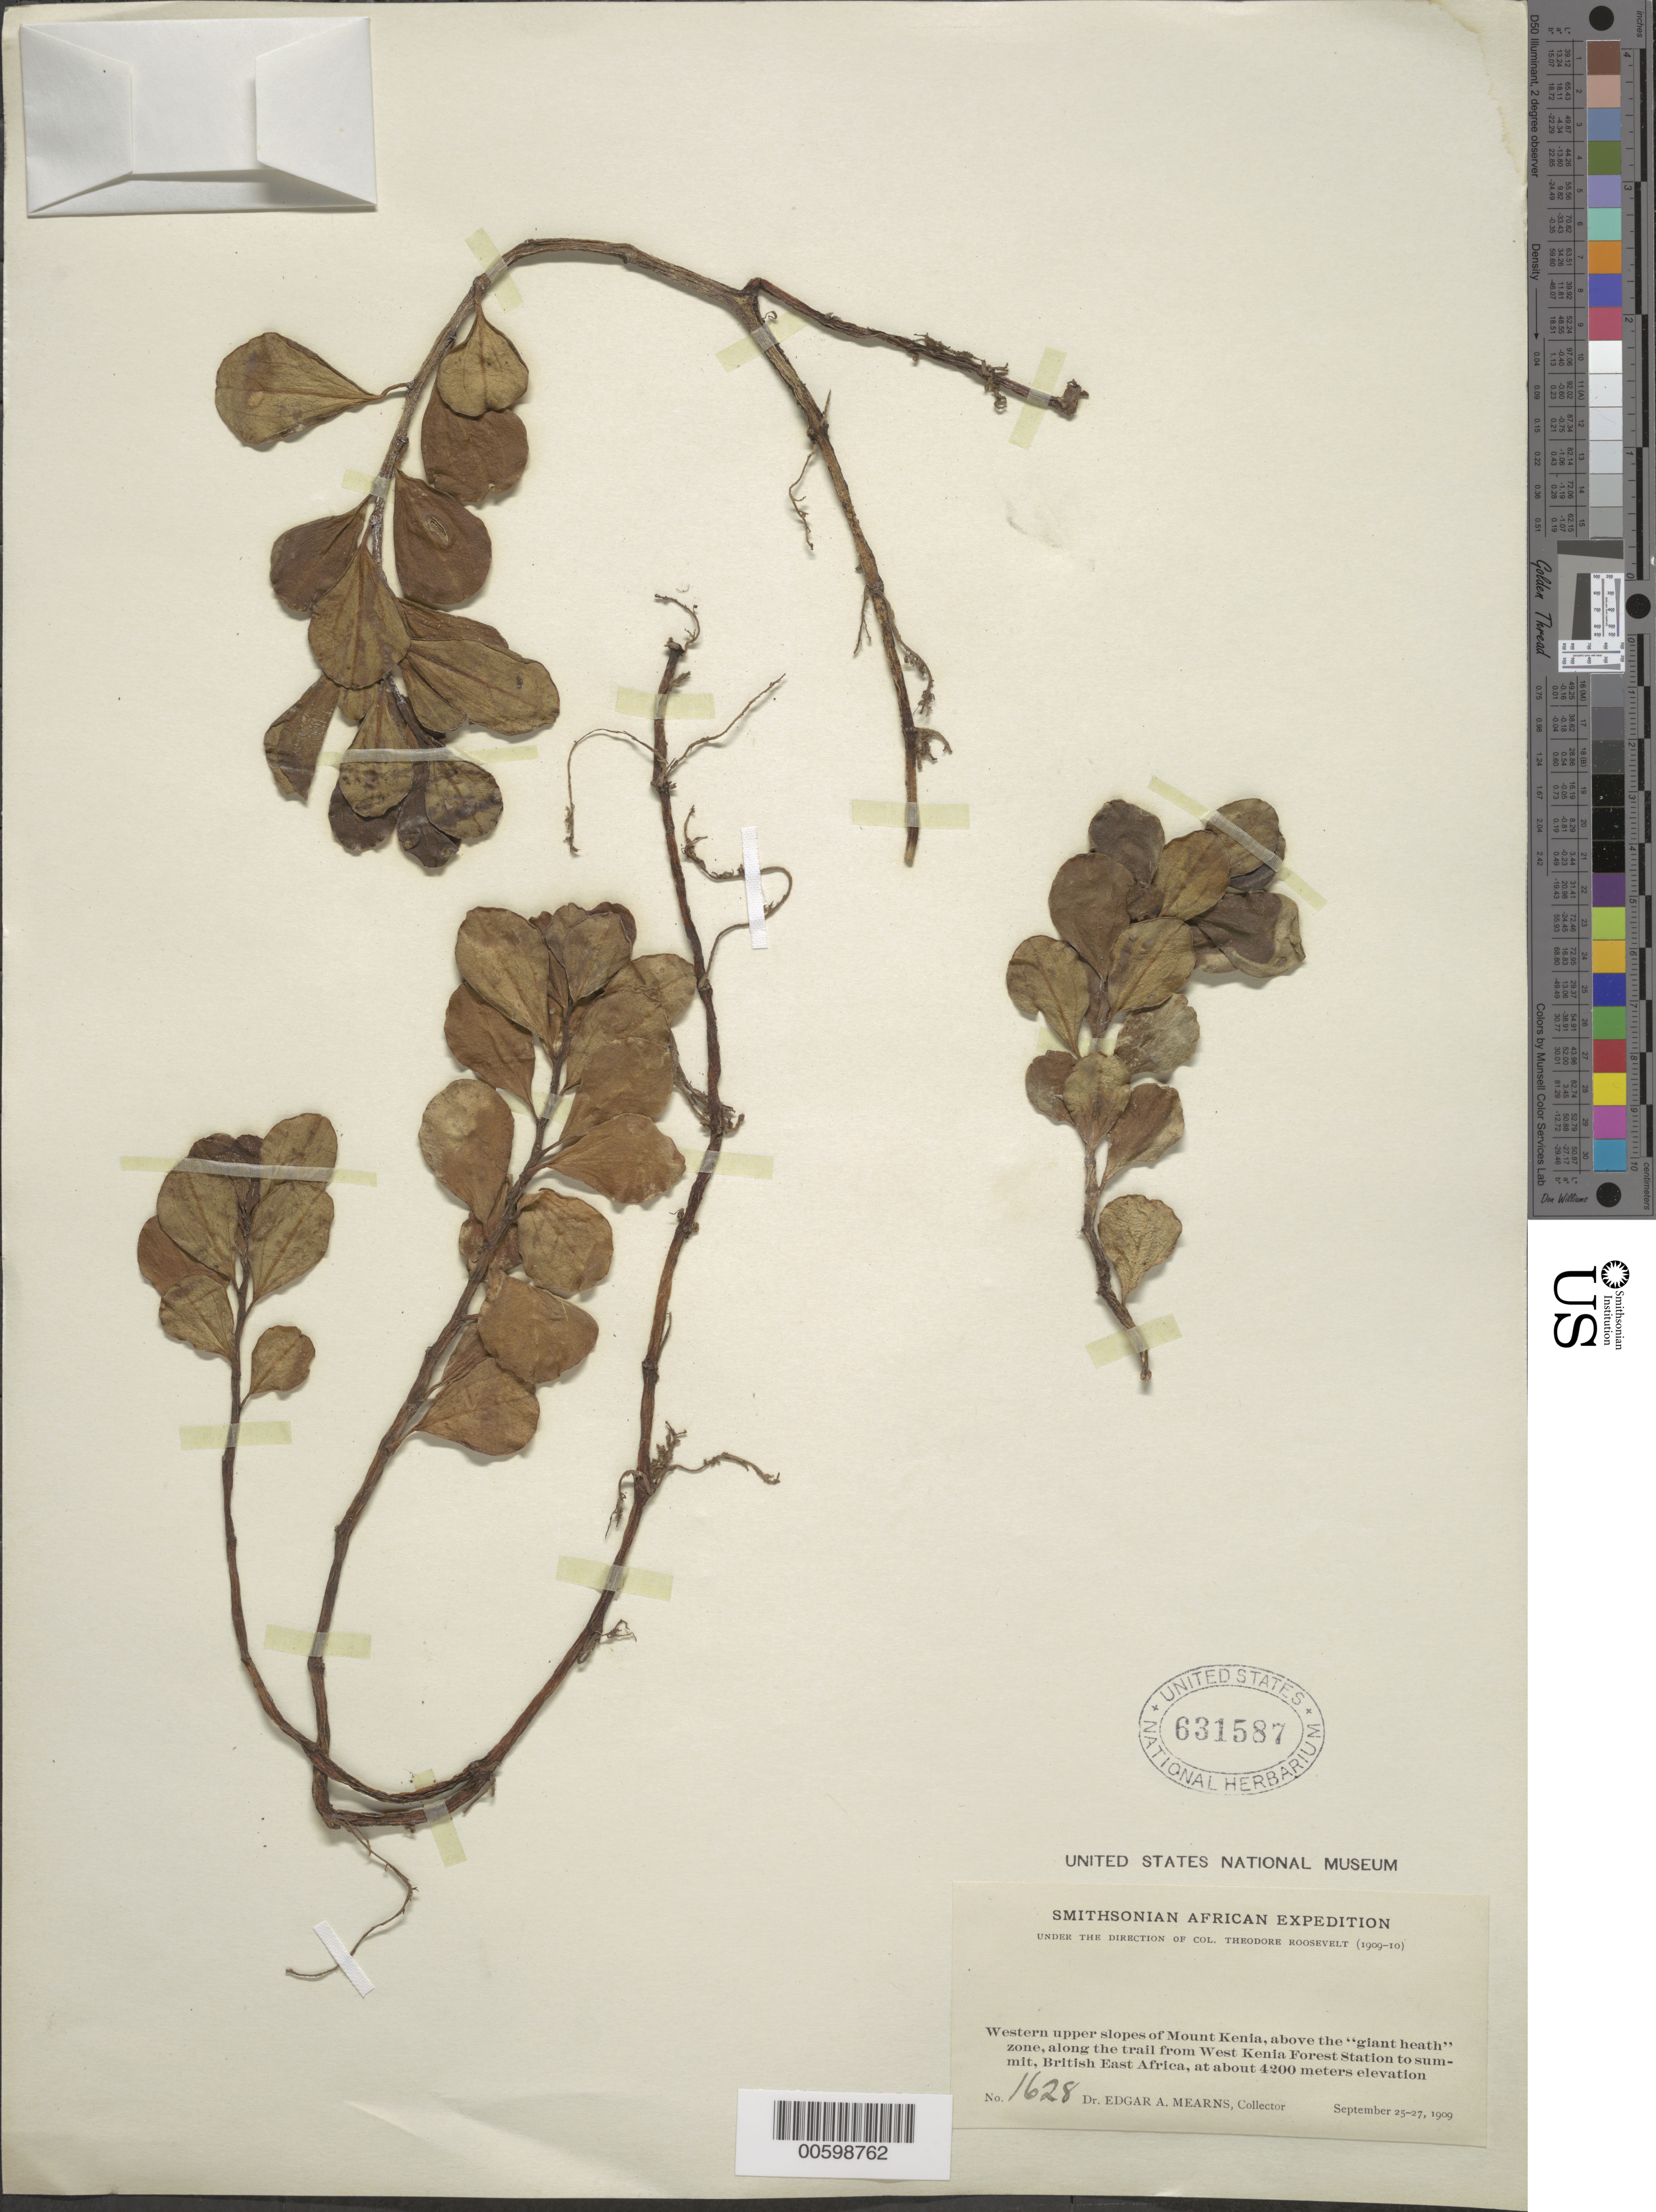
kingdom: Plantae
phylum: Tracheophyta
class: Magnoliopsida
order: Piperales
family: Piperaceae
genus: Peperomia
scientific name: Peperomia sp.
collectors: E. A. Mearns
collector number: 1628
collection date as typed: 25 Sep 1909 to 27 Sep 1909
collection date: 1909-09-25/1909-09-27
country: Kenya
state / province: Nyeri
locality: Western upper slopes of Mount Kenya, above the " giant health" zone, along the trail from west Kenya Forest Station to summit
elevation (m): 4200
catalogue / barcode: US 631587